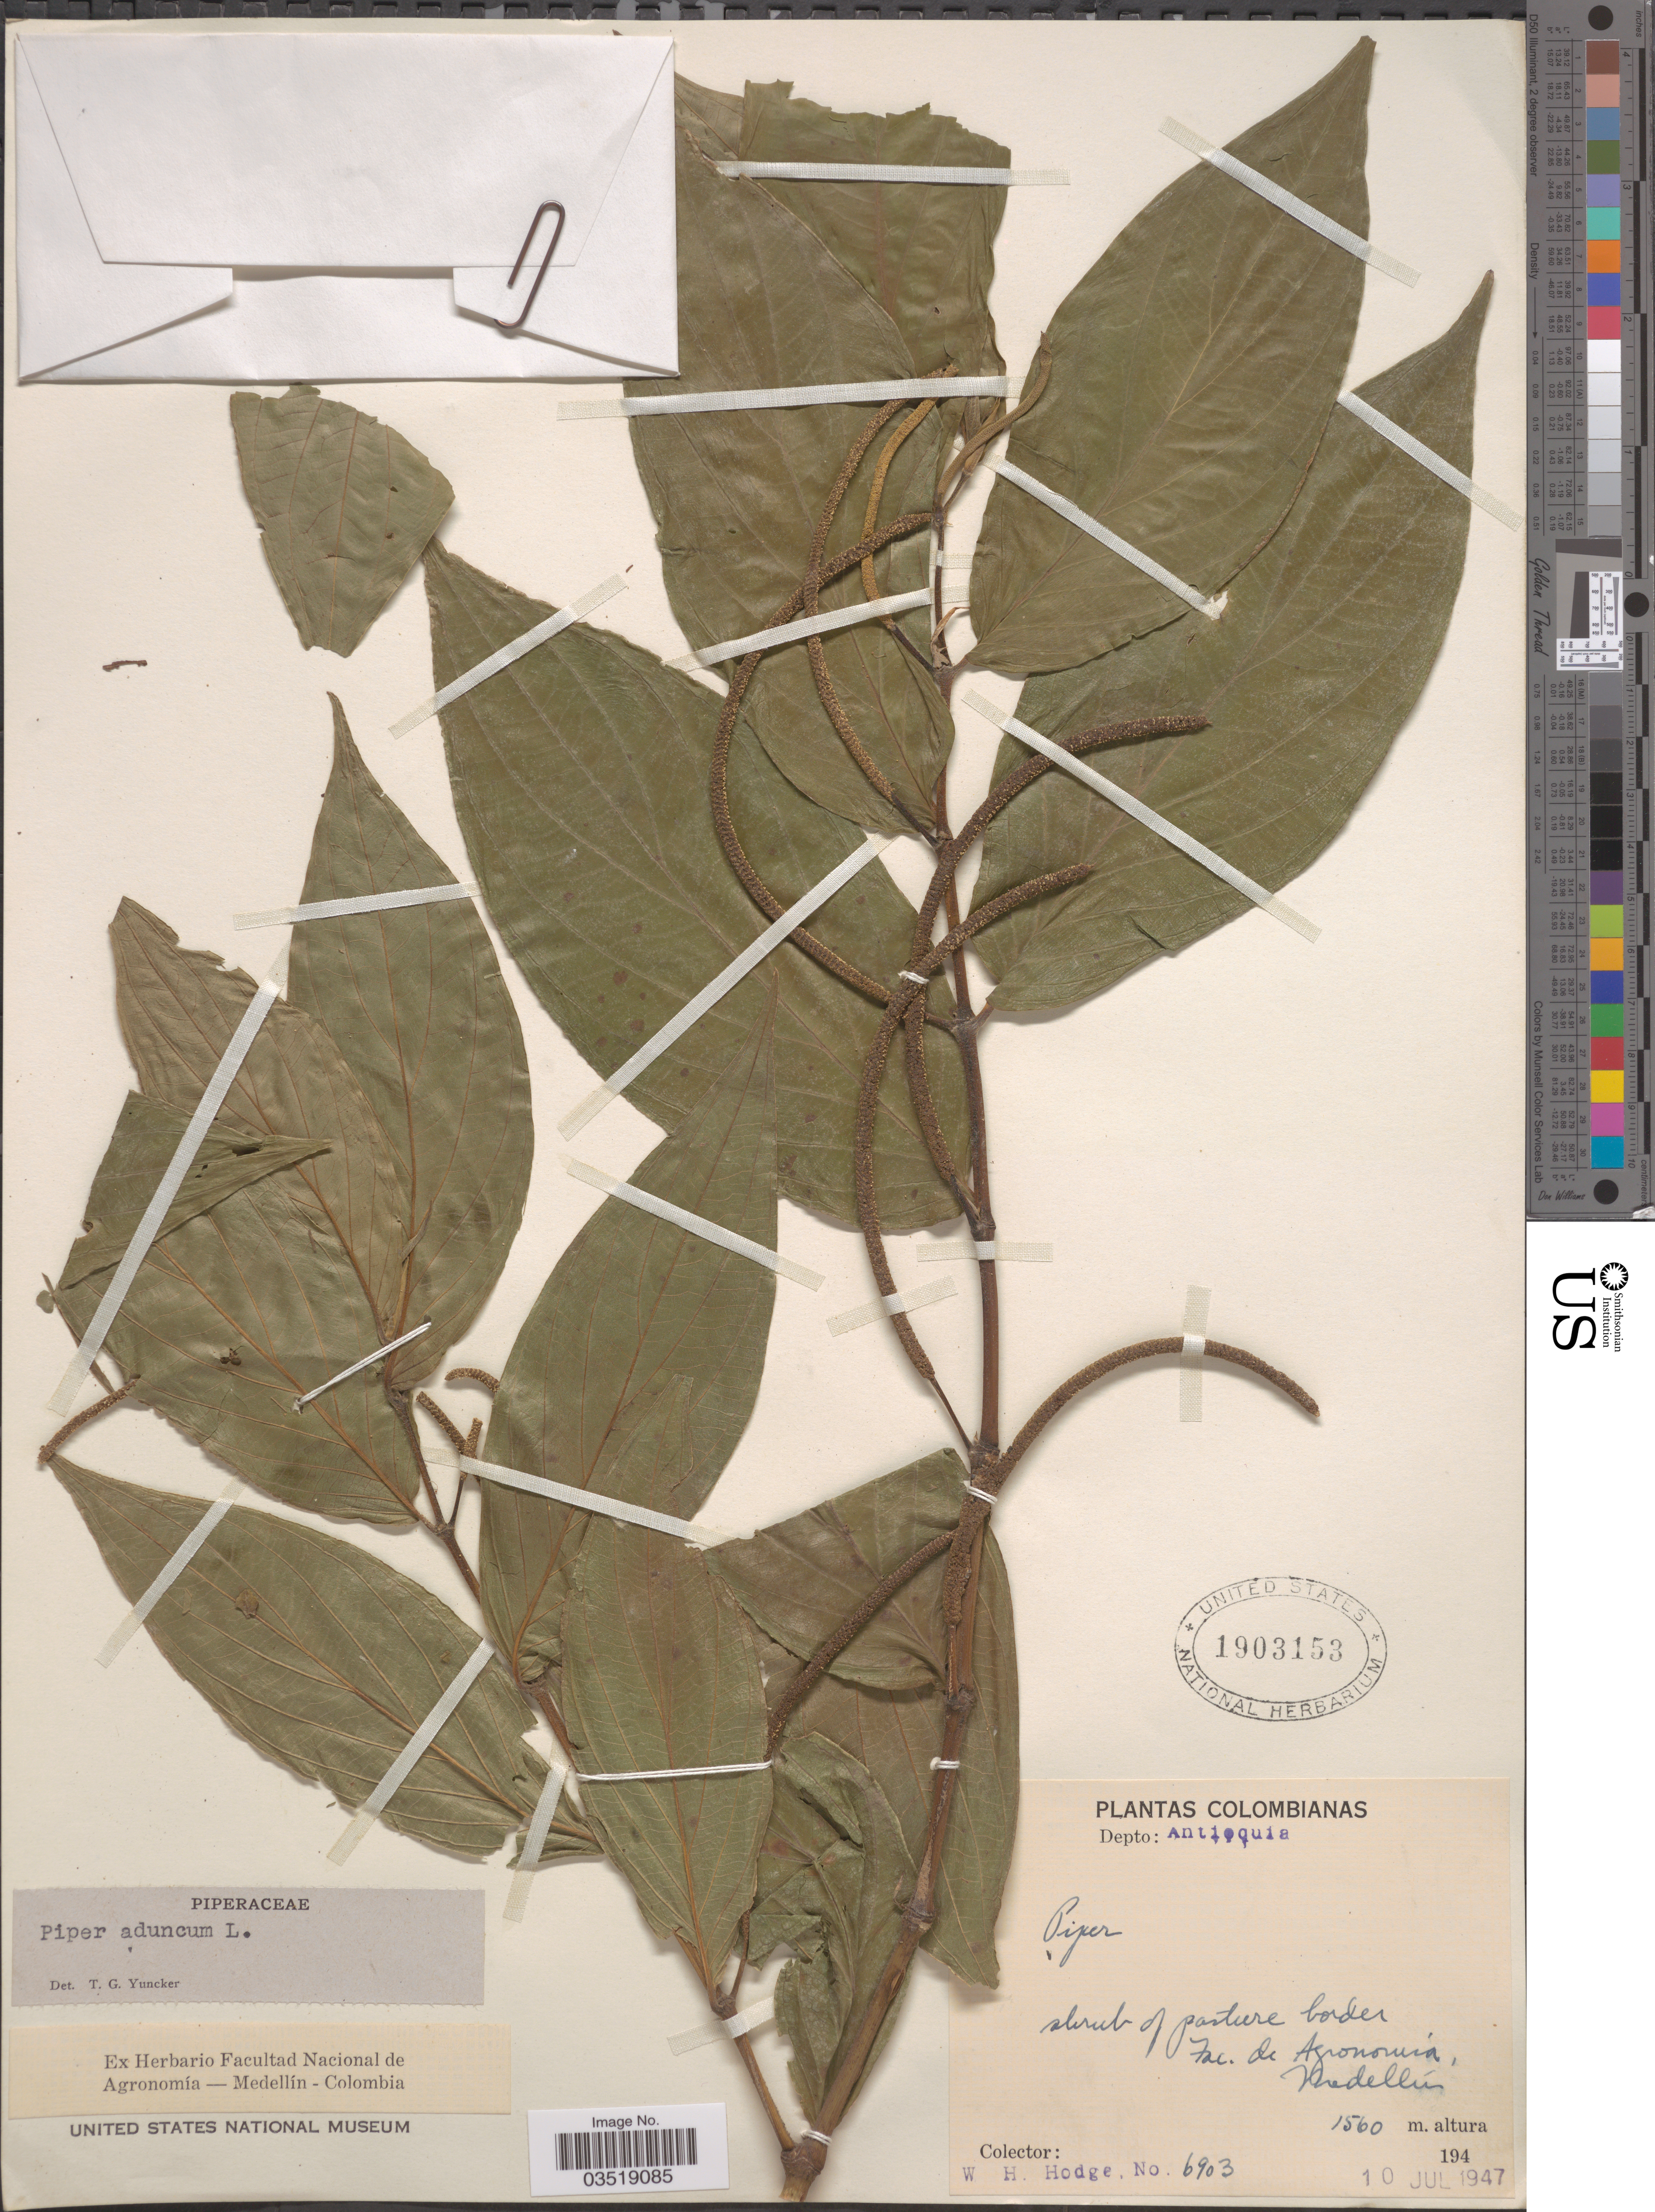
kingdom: Plantae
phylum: Tracheophyta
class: Magnoliopsida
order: Piperales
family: Piperaceae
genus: Piper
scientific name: Piper aduncum var. aduncum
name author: L.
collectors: W. Hodge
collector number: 6903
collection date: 1947-07-10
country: Colombia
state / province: Antioquia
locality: Depto: Antioquia. Fac. de Agronomia. Medellín.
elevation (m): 1560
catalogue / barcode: US 1903153